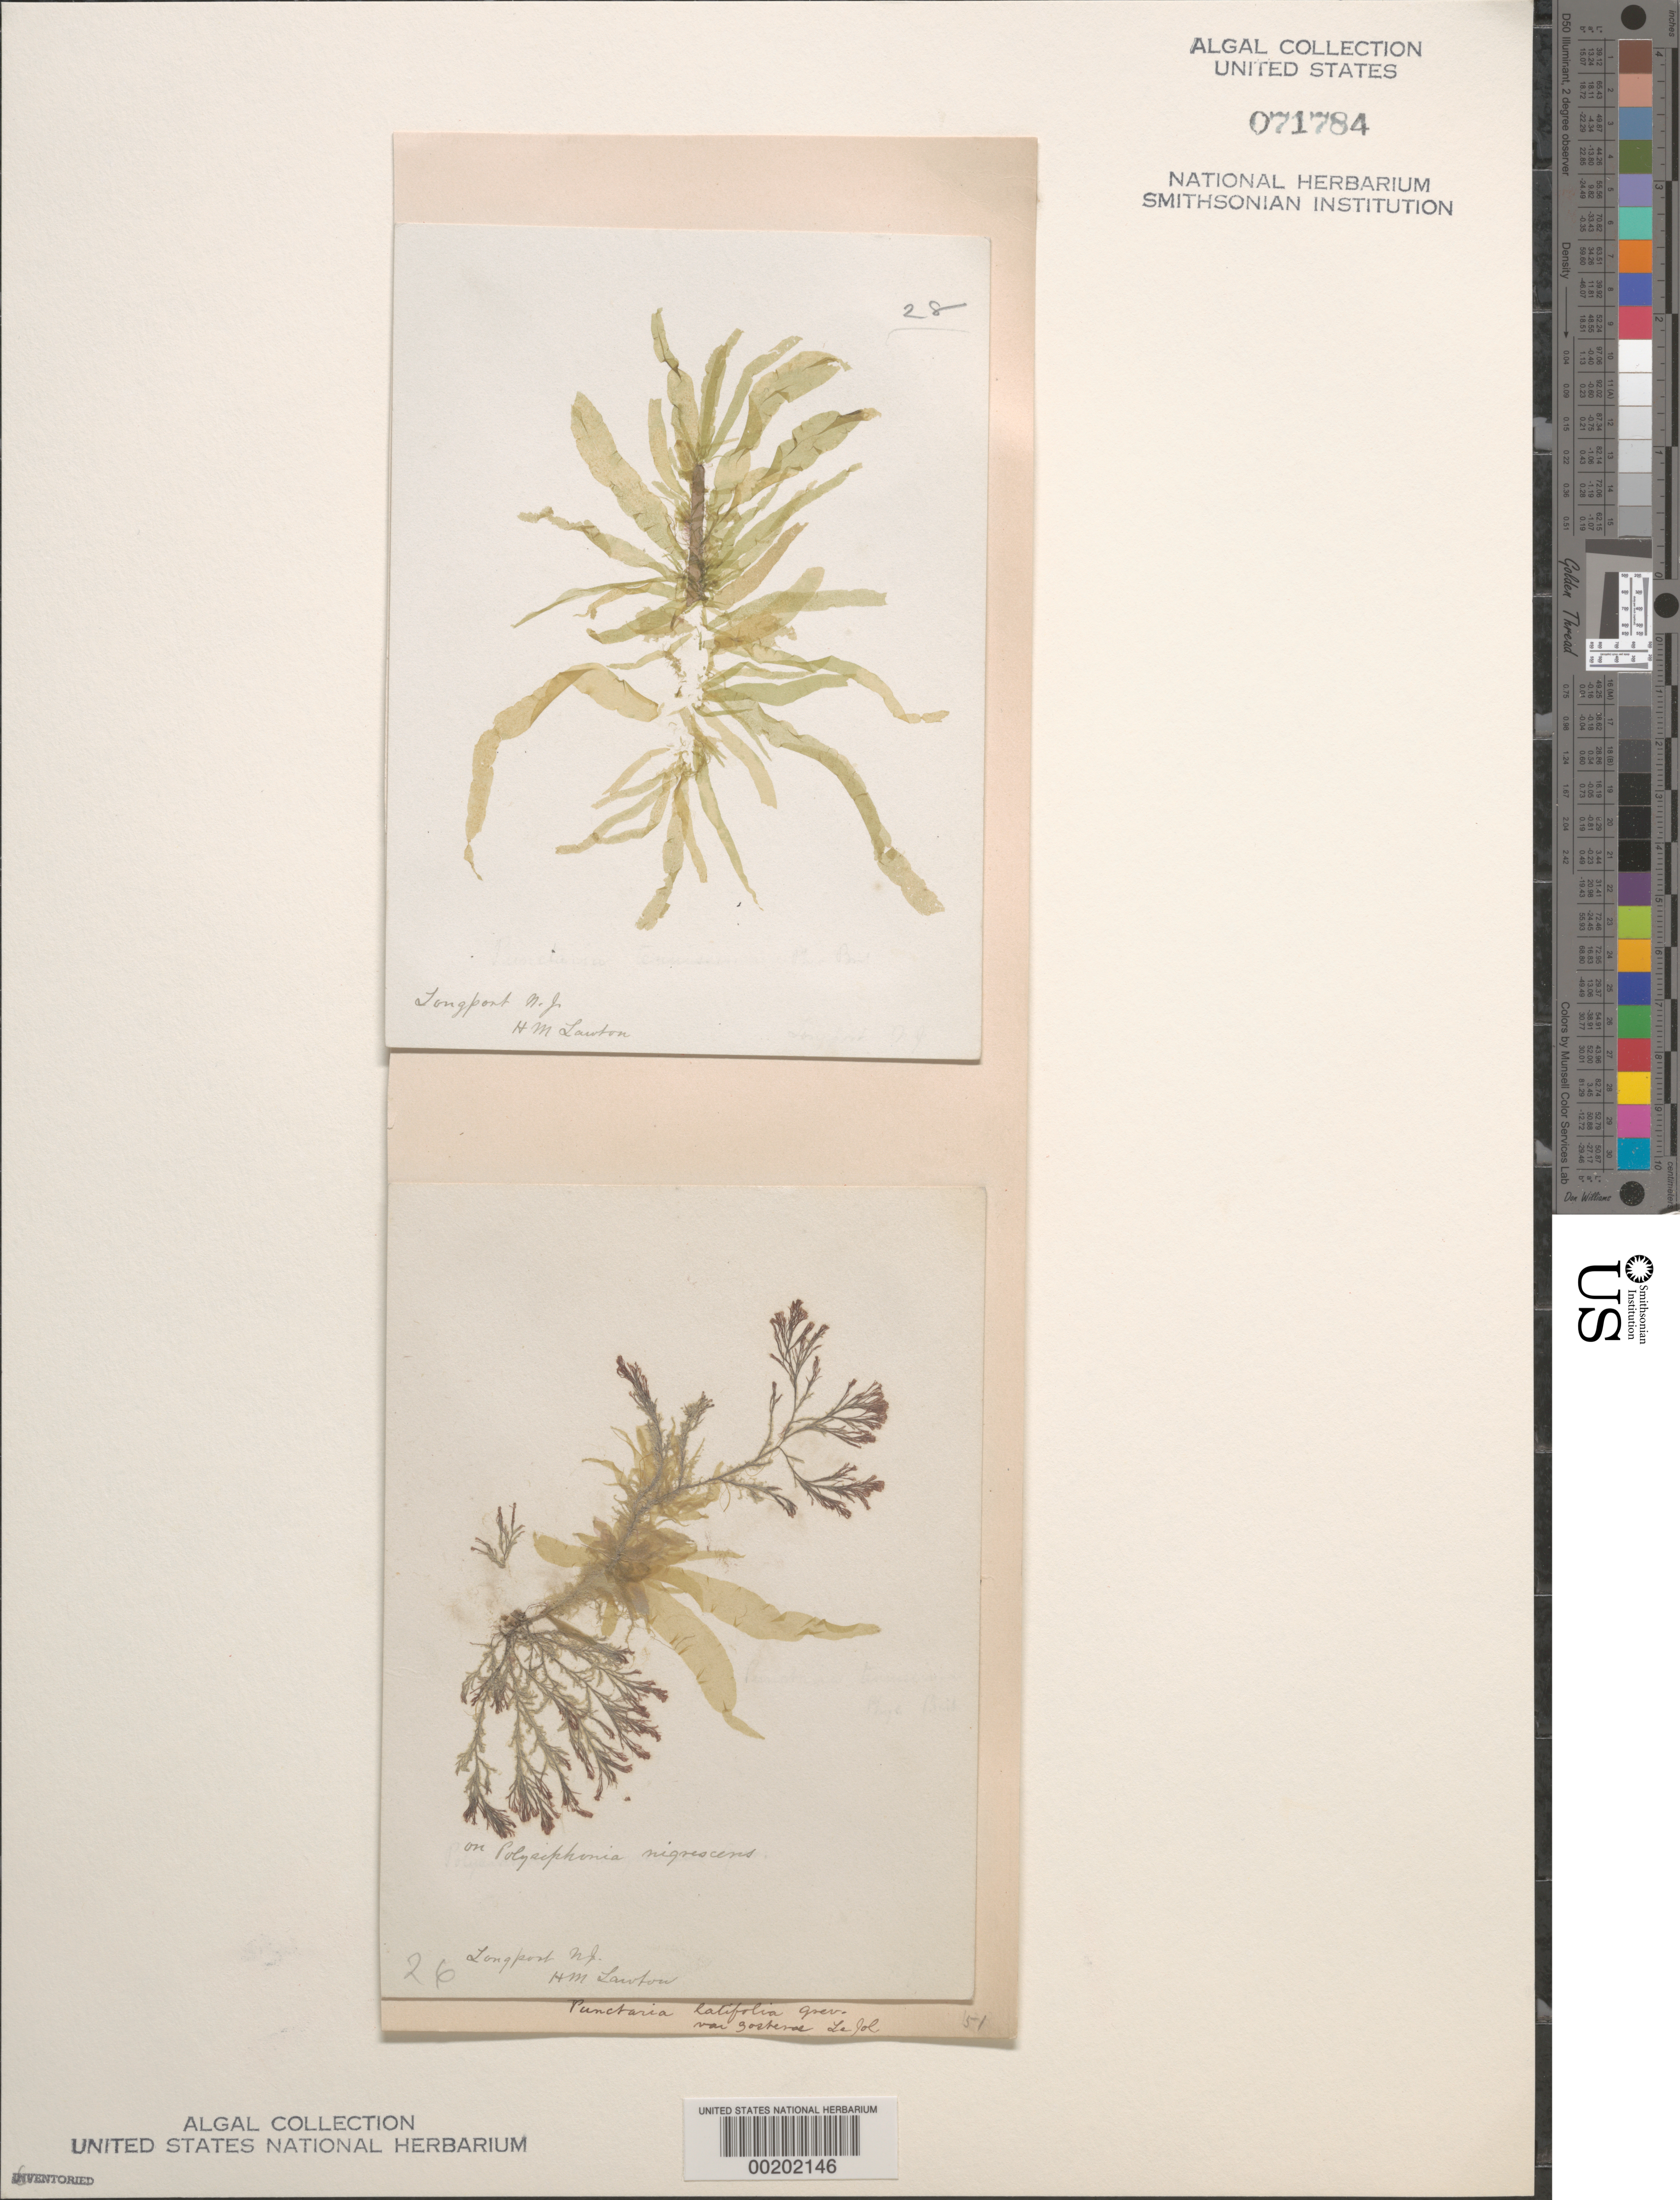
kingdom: Chromista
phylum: Ochrophyta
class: Phaeophyceae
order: Dictyosiphonales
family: Punctariaceae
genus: Punctaria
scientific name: Punctaria latifolia var. zosterae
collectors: H. Lawton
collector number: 26 & 28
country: United States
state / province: New Jersey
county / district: Atlantic County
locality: Longport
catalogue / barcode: US 71784